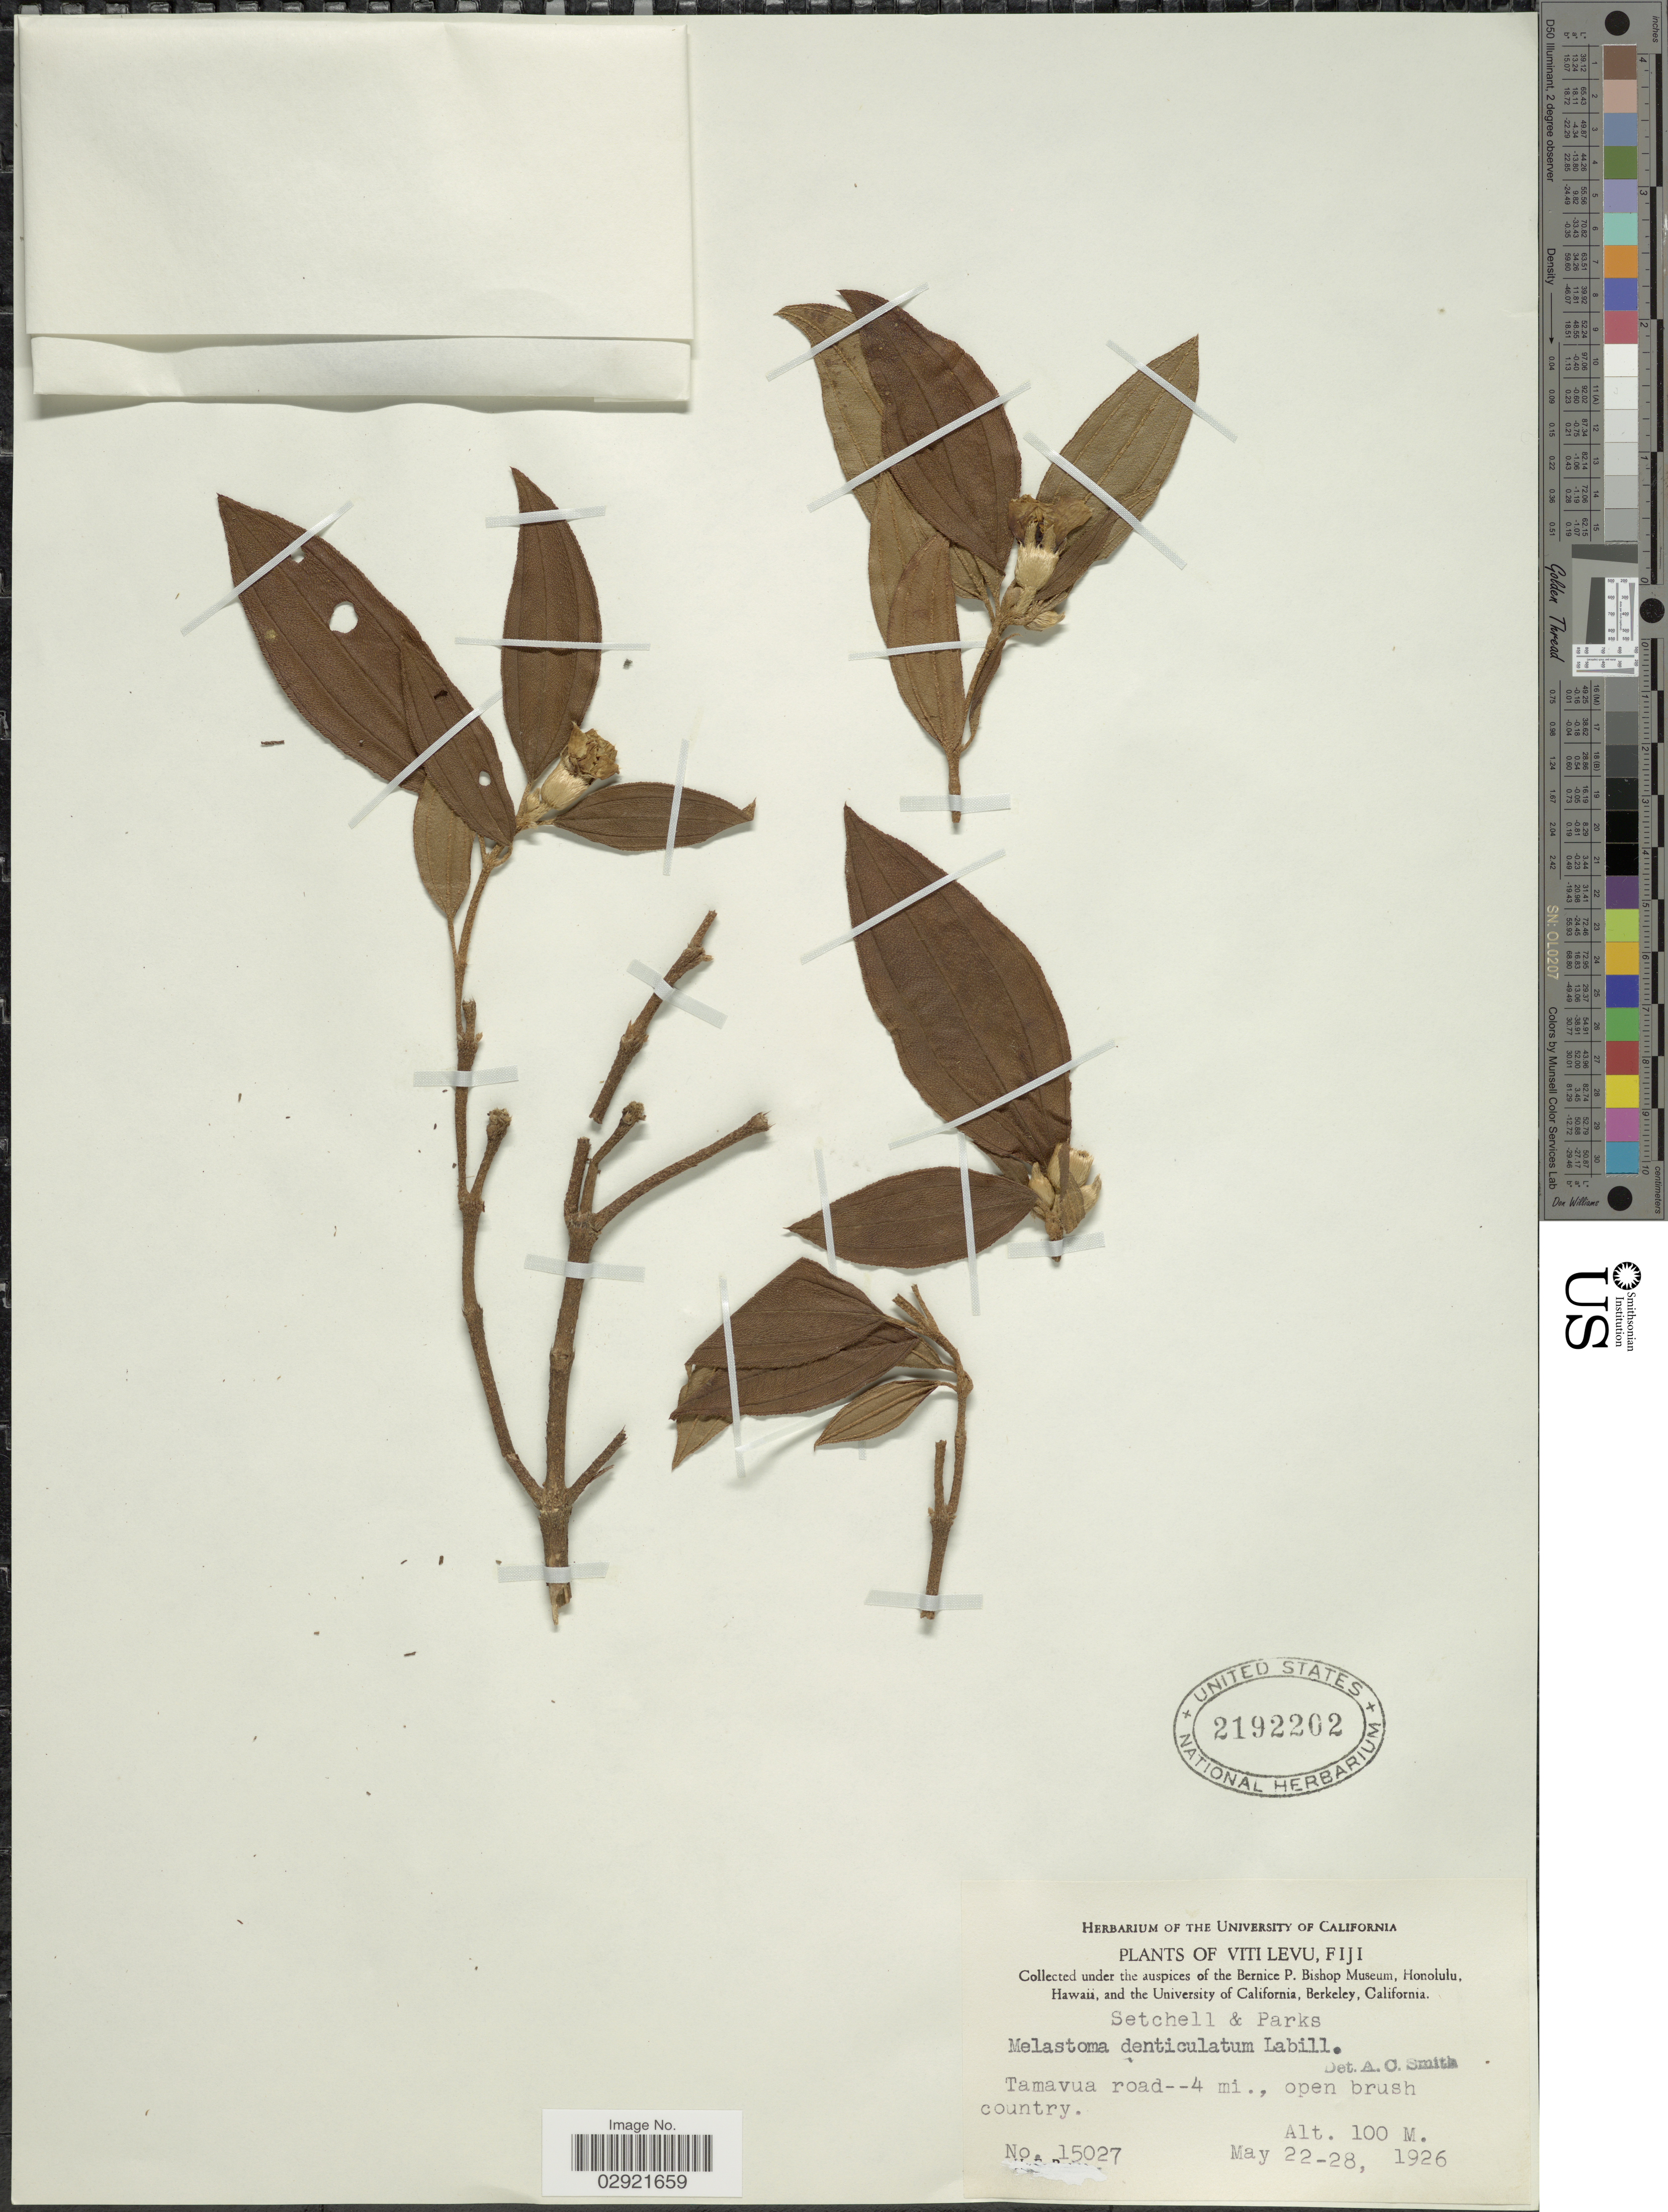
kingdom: Plantae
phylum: Tracheophyta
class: Magnoliopsida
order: Myrtales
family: Melastomataceae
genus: Melastoma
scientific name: Melastoma malabathricum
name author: L.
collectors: Setchell & Parks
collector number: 15027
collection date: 1926-05-22/1926-05-28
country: Fiji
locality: Viti Levu. Tamavua road--4 mi., open brush country.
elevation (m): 100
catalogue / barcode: US 2192202